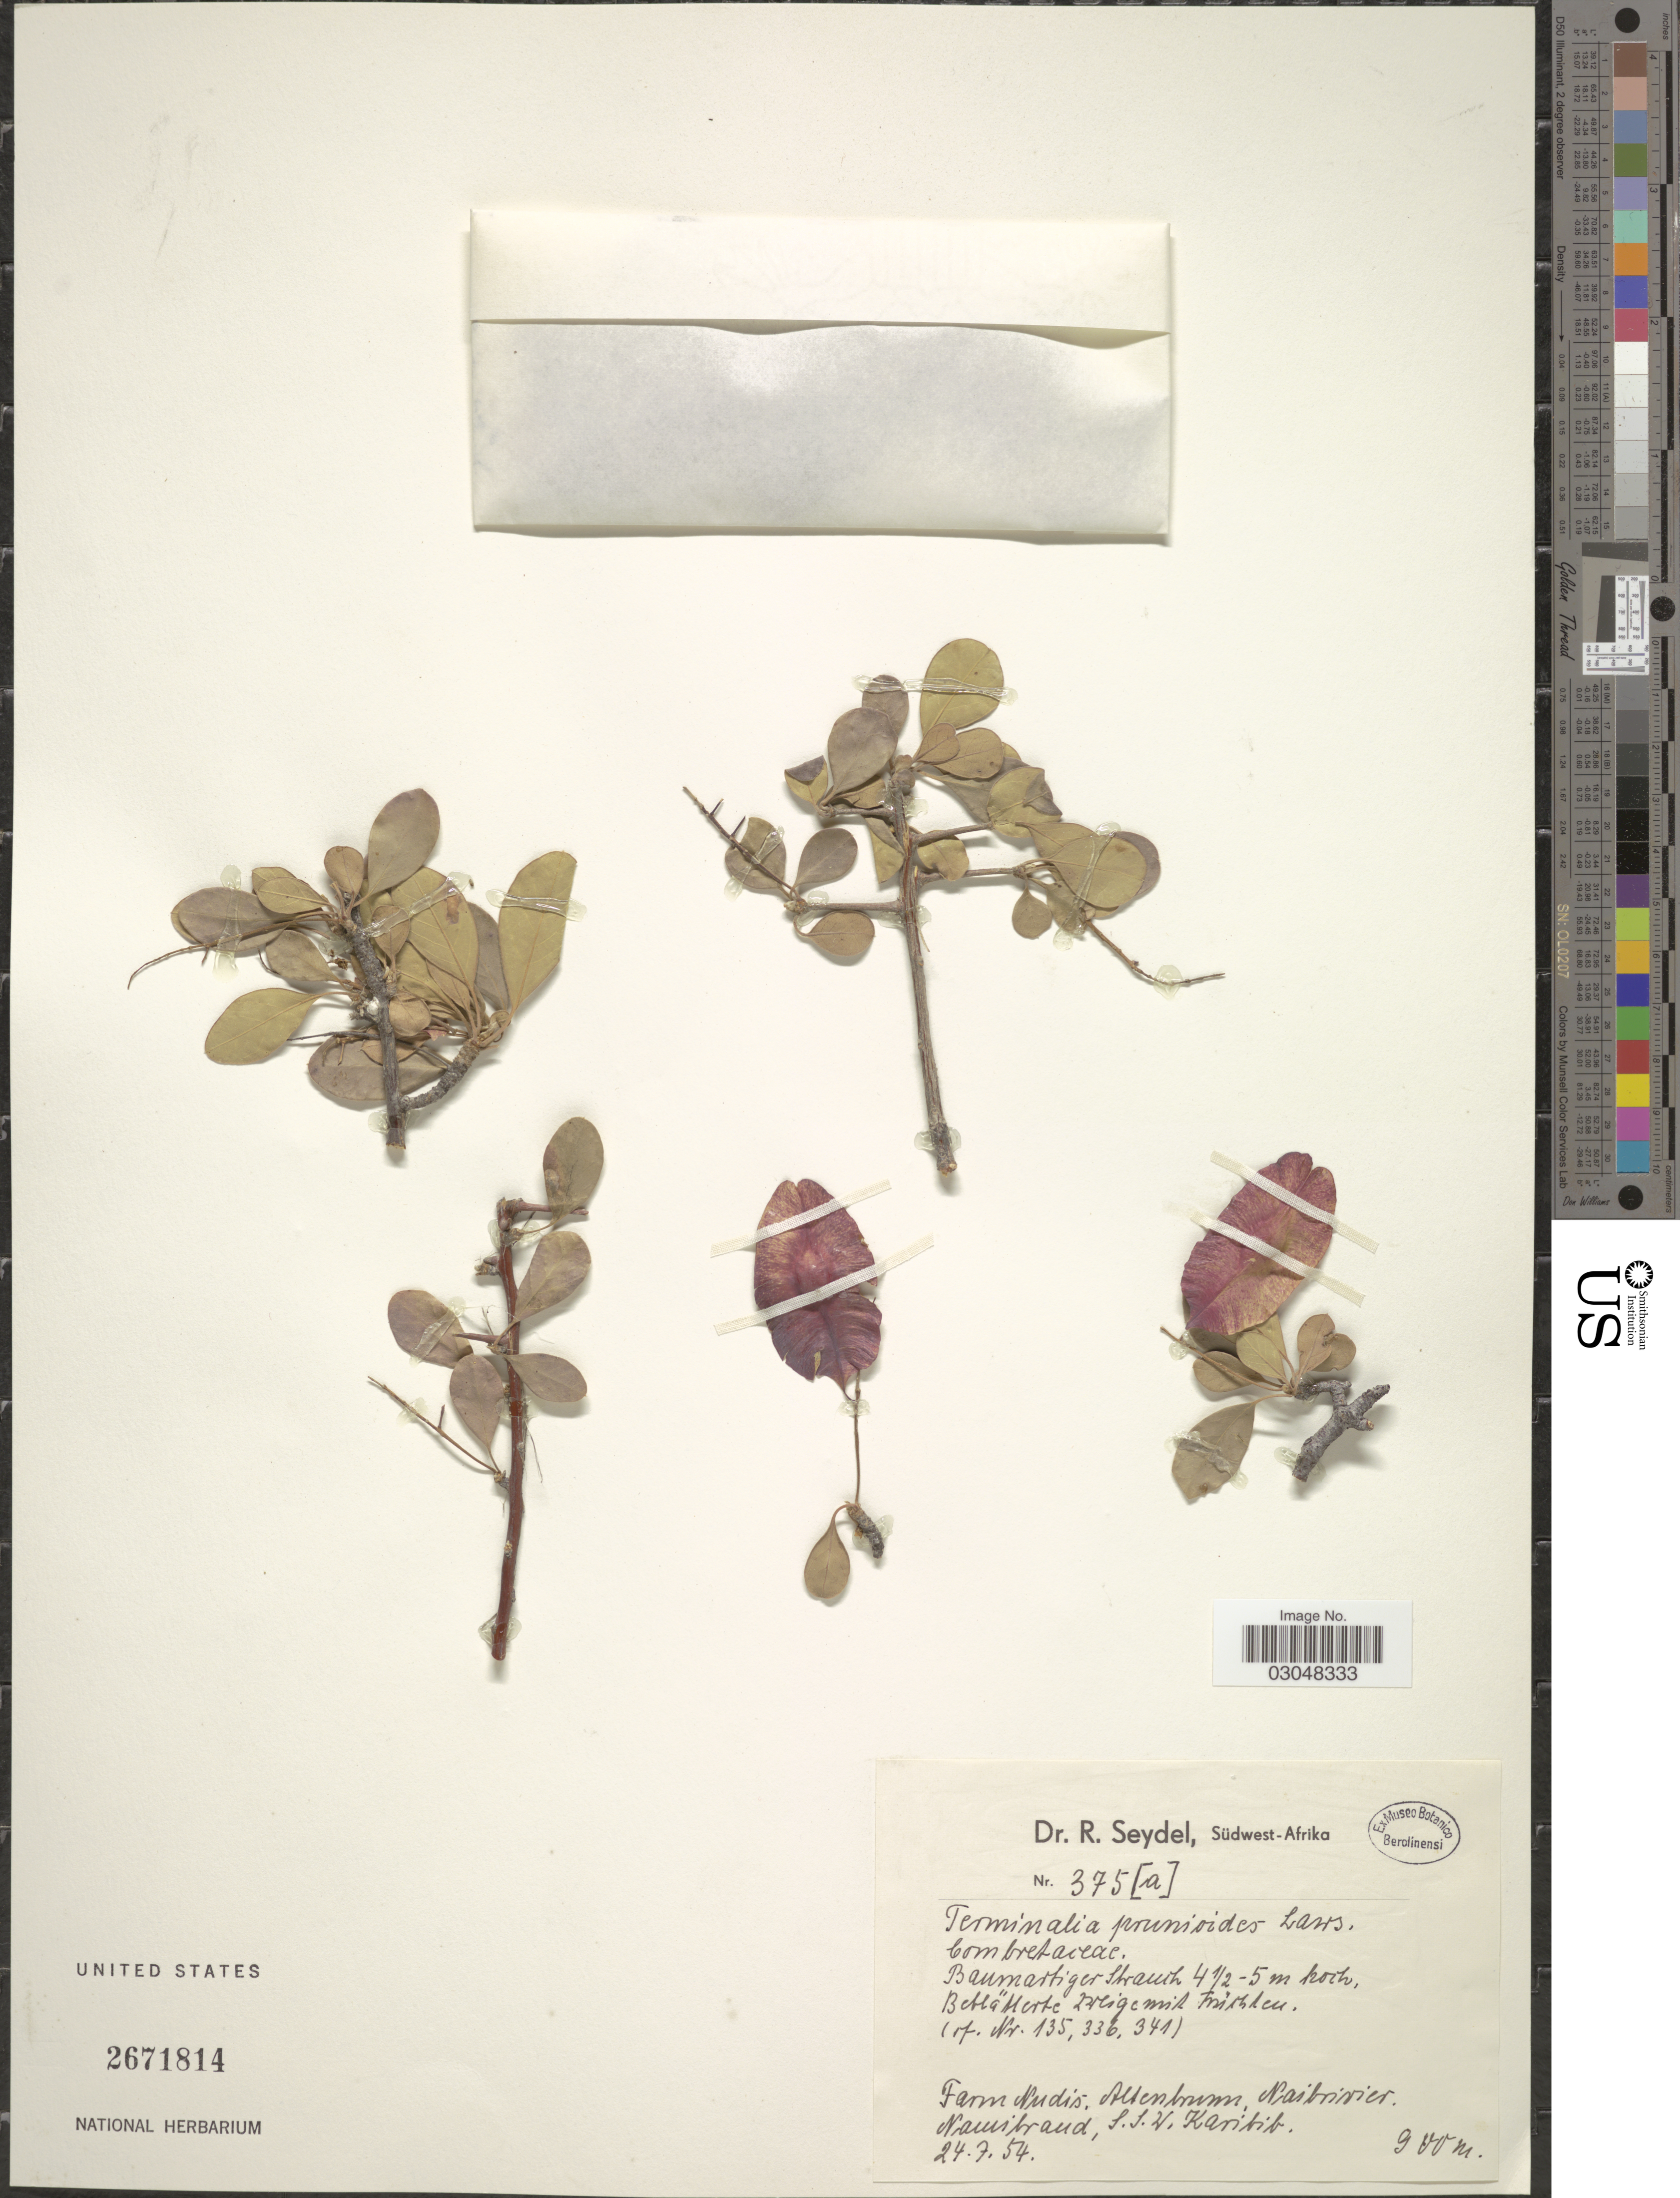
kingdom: Plantae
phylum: Tracheophyta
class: Magnoliopsida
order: Myrtales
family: Combretaceae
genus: Terminalia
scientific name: Terminalia prunioides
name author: M.A. Lawson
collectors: R. Seydel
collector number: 375[a]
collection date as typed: Transcribed d/m/y: 24/7/54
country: Namibia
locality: Südwest-Afrika. Farm Nudis Altenbrunn, Naibrivier Namibrand, S.S.W. Karibib.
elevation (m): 900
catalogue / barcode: US 2671814